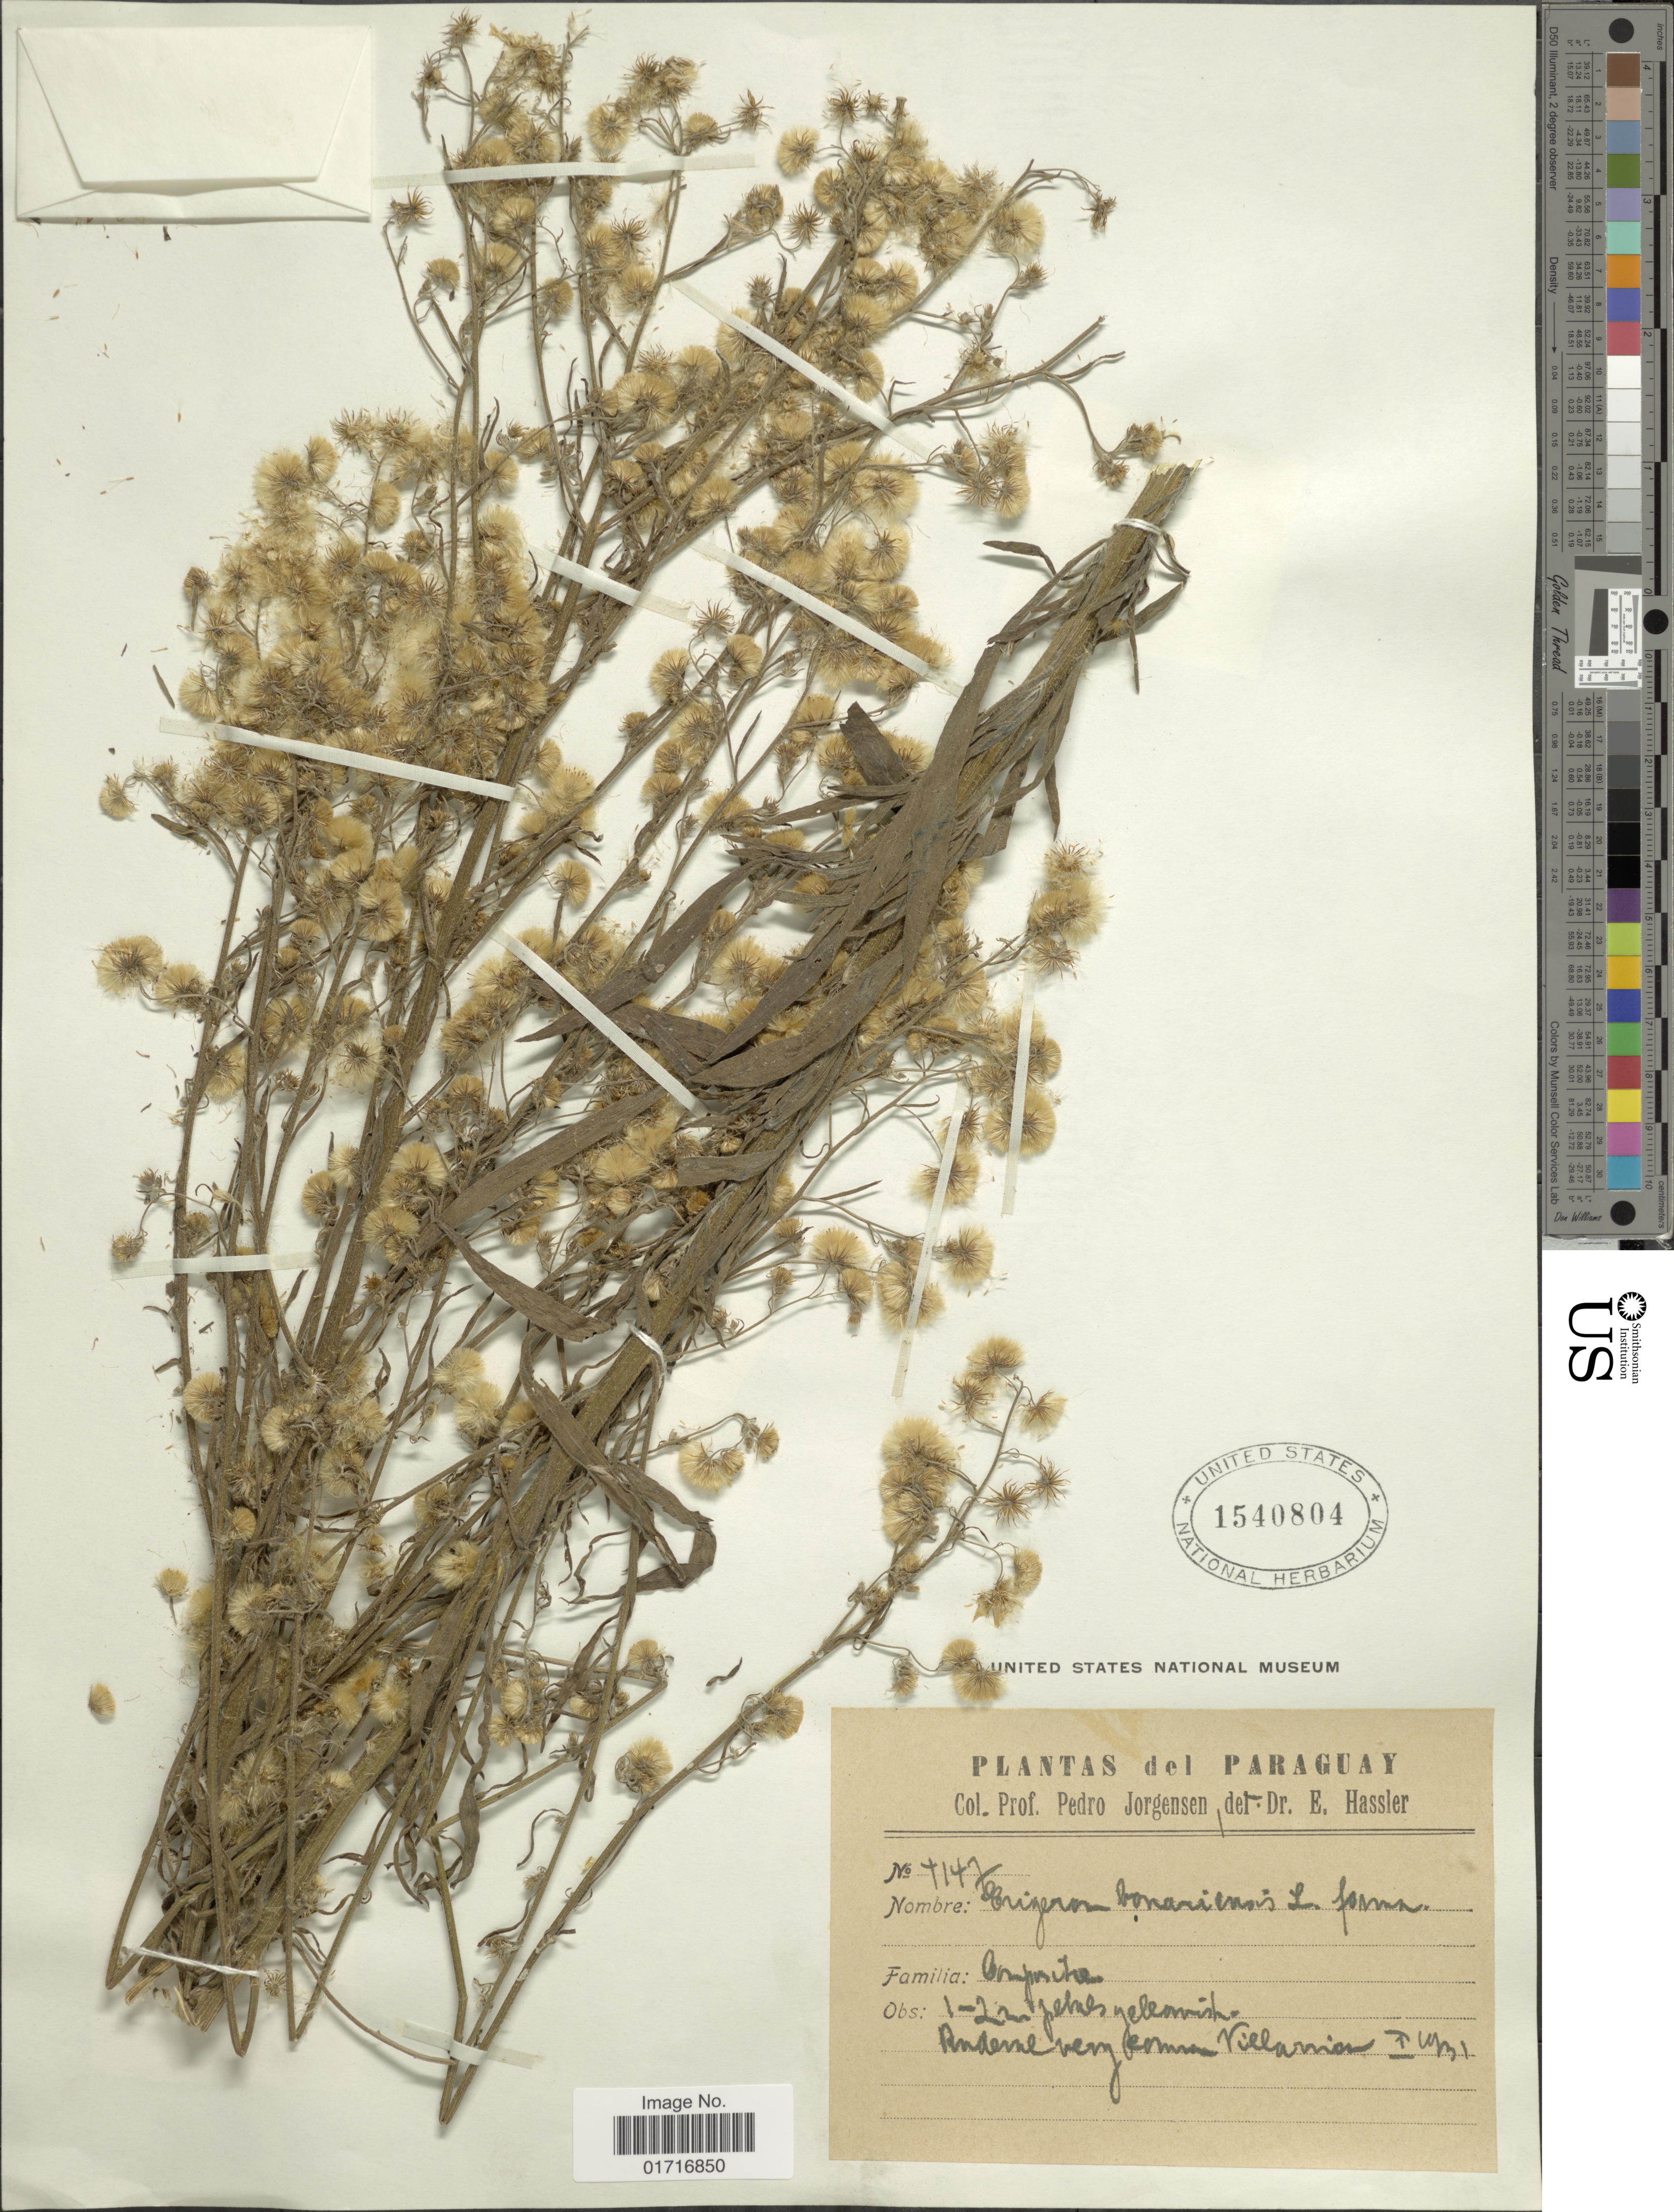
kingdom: Plantae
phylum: Tracheophyta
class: Magnoliopsida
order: Asterales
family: Asteraceae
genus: Conyza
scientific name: Conyza bonariensis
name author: (L.) Cronq.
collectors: P. Jörgensen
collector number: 4147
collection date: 1931-01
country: Paraguay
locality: Villarrica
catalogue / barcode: US 1540804